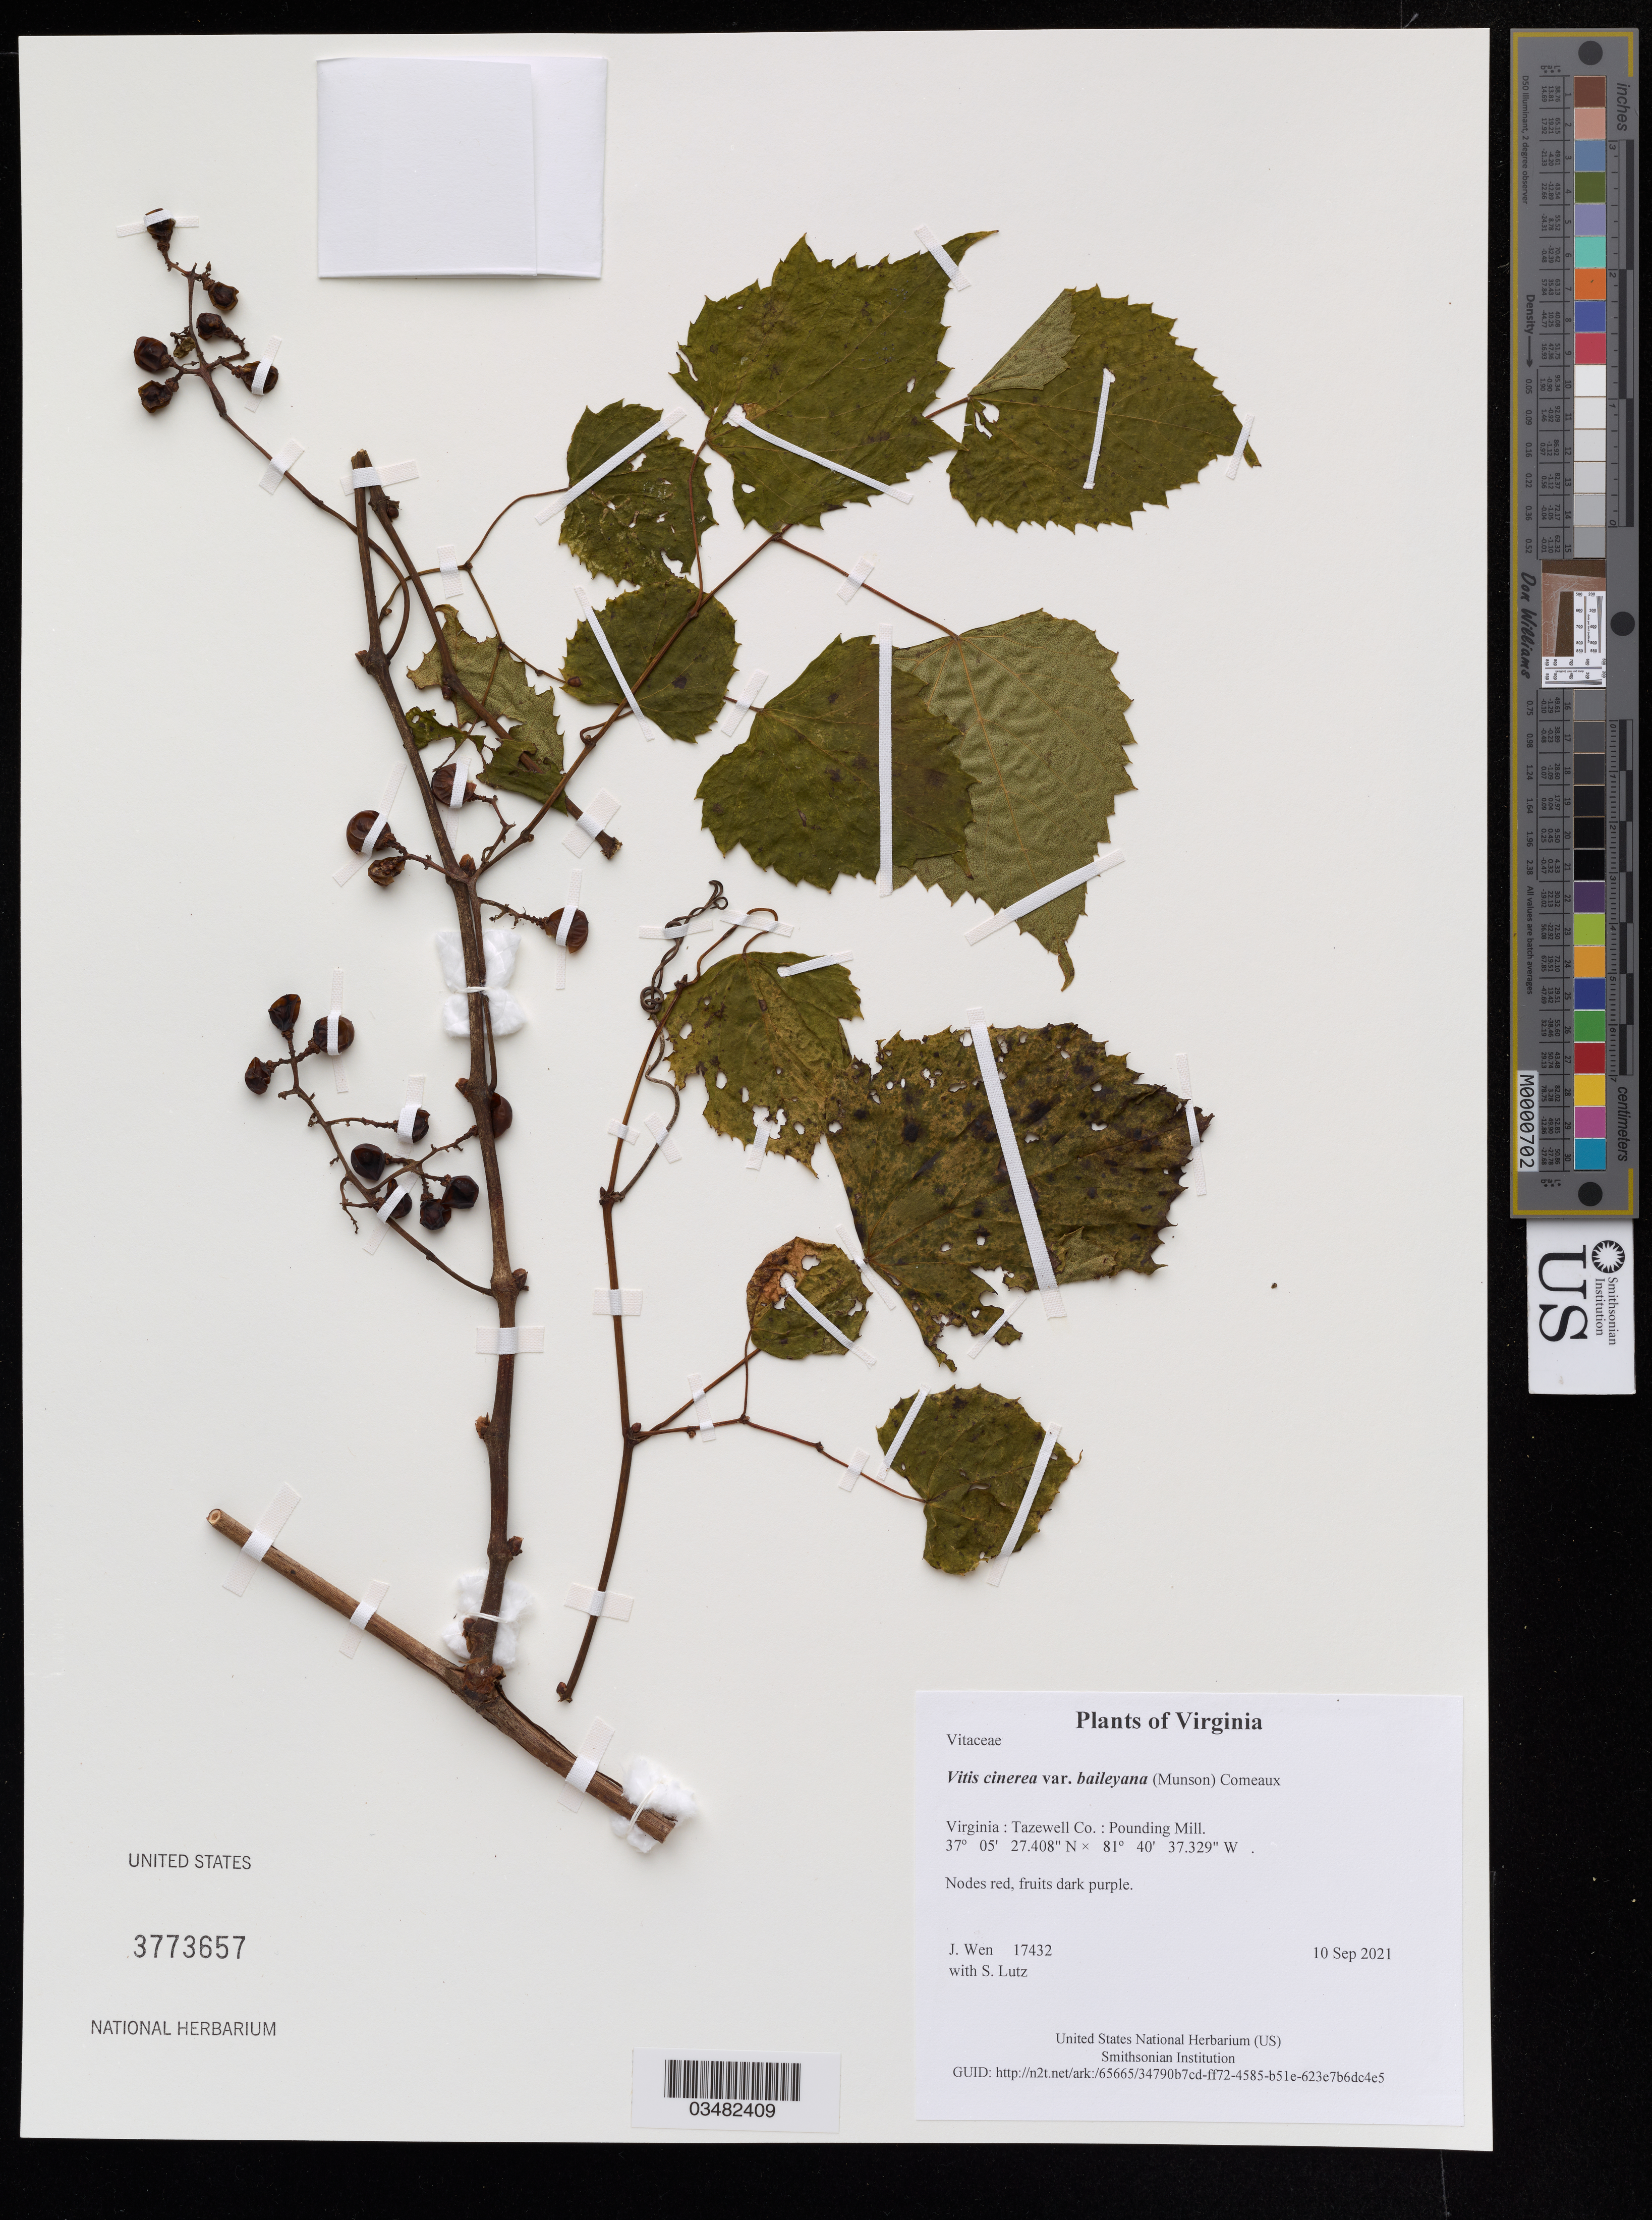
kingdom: Plantae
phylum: Tracheophyta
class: Magnoliopsida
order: Vitales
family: Vitaceae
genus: Vitis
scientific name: Vitis cinerea var. baileyana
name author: (Munson) Comeaux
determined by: Wen, Jun, (BOT), Smithsonian Institution - National Museum of Natural History (UNITED STATES)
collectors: J. Wen & S. Lutz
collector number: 17432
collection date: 2021-09-10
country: United States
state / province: Virginia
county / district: Tazewell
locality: Pounding Mill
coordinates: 37.0909466N, 81.6770357 W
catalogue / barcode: US 3773657